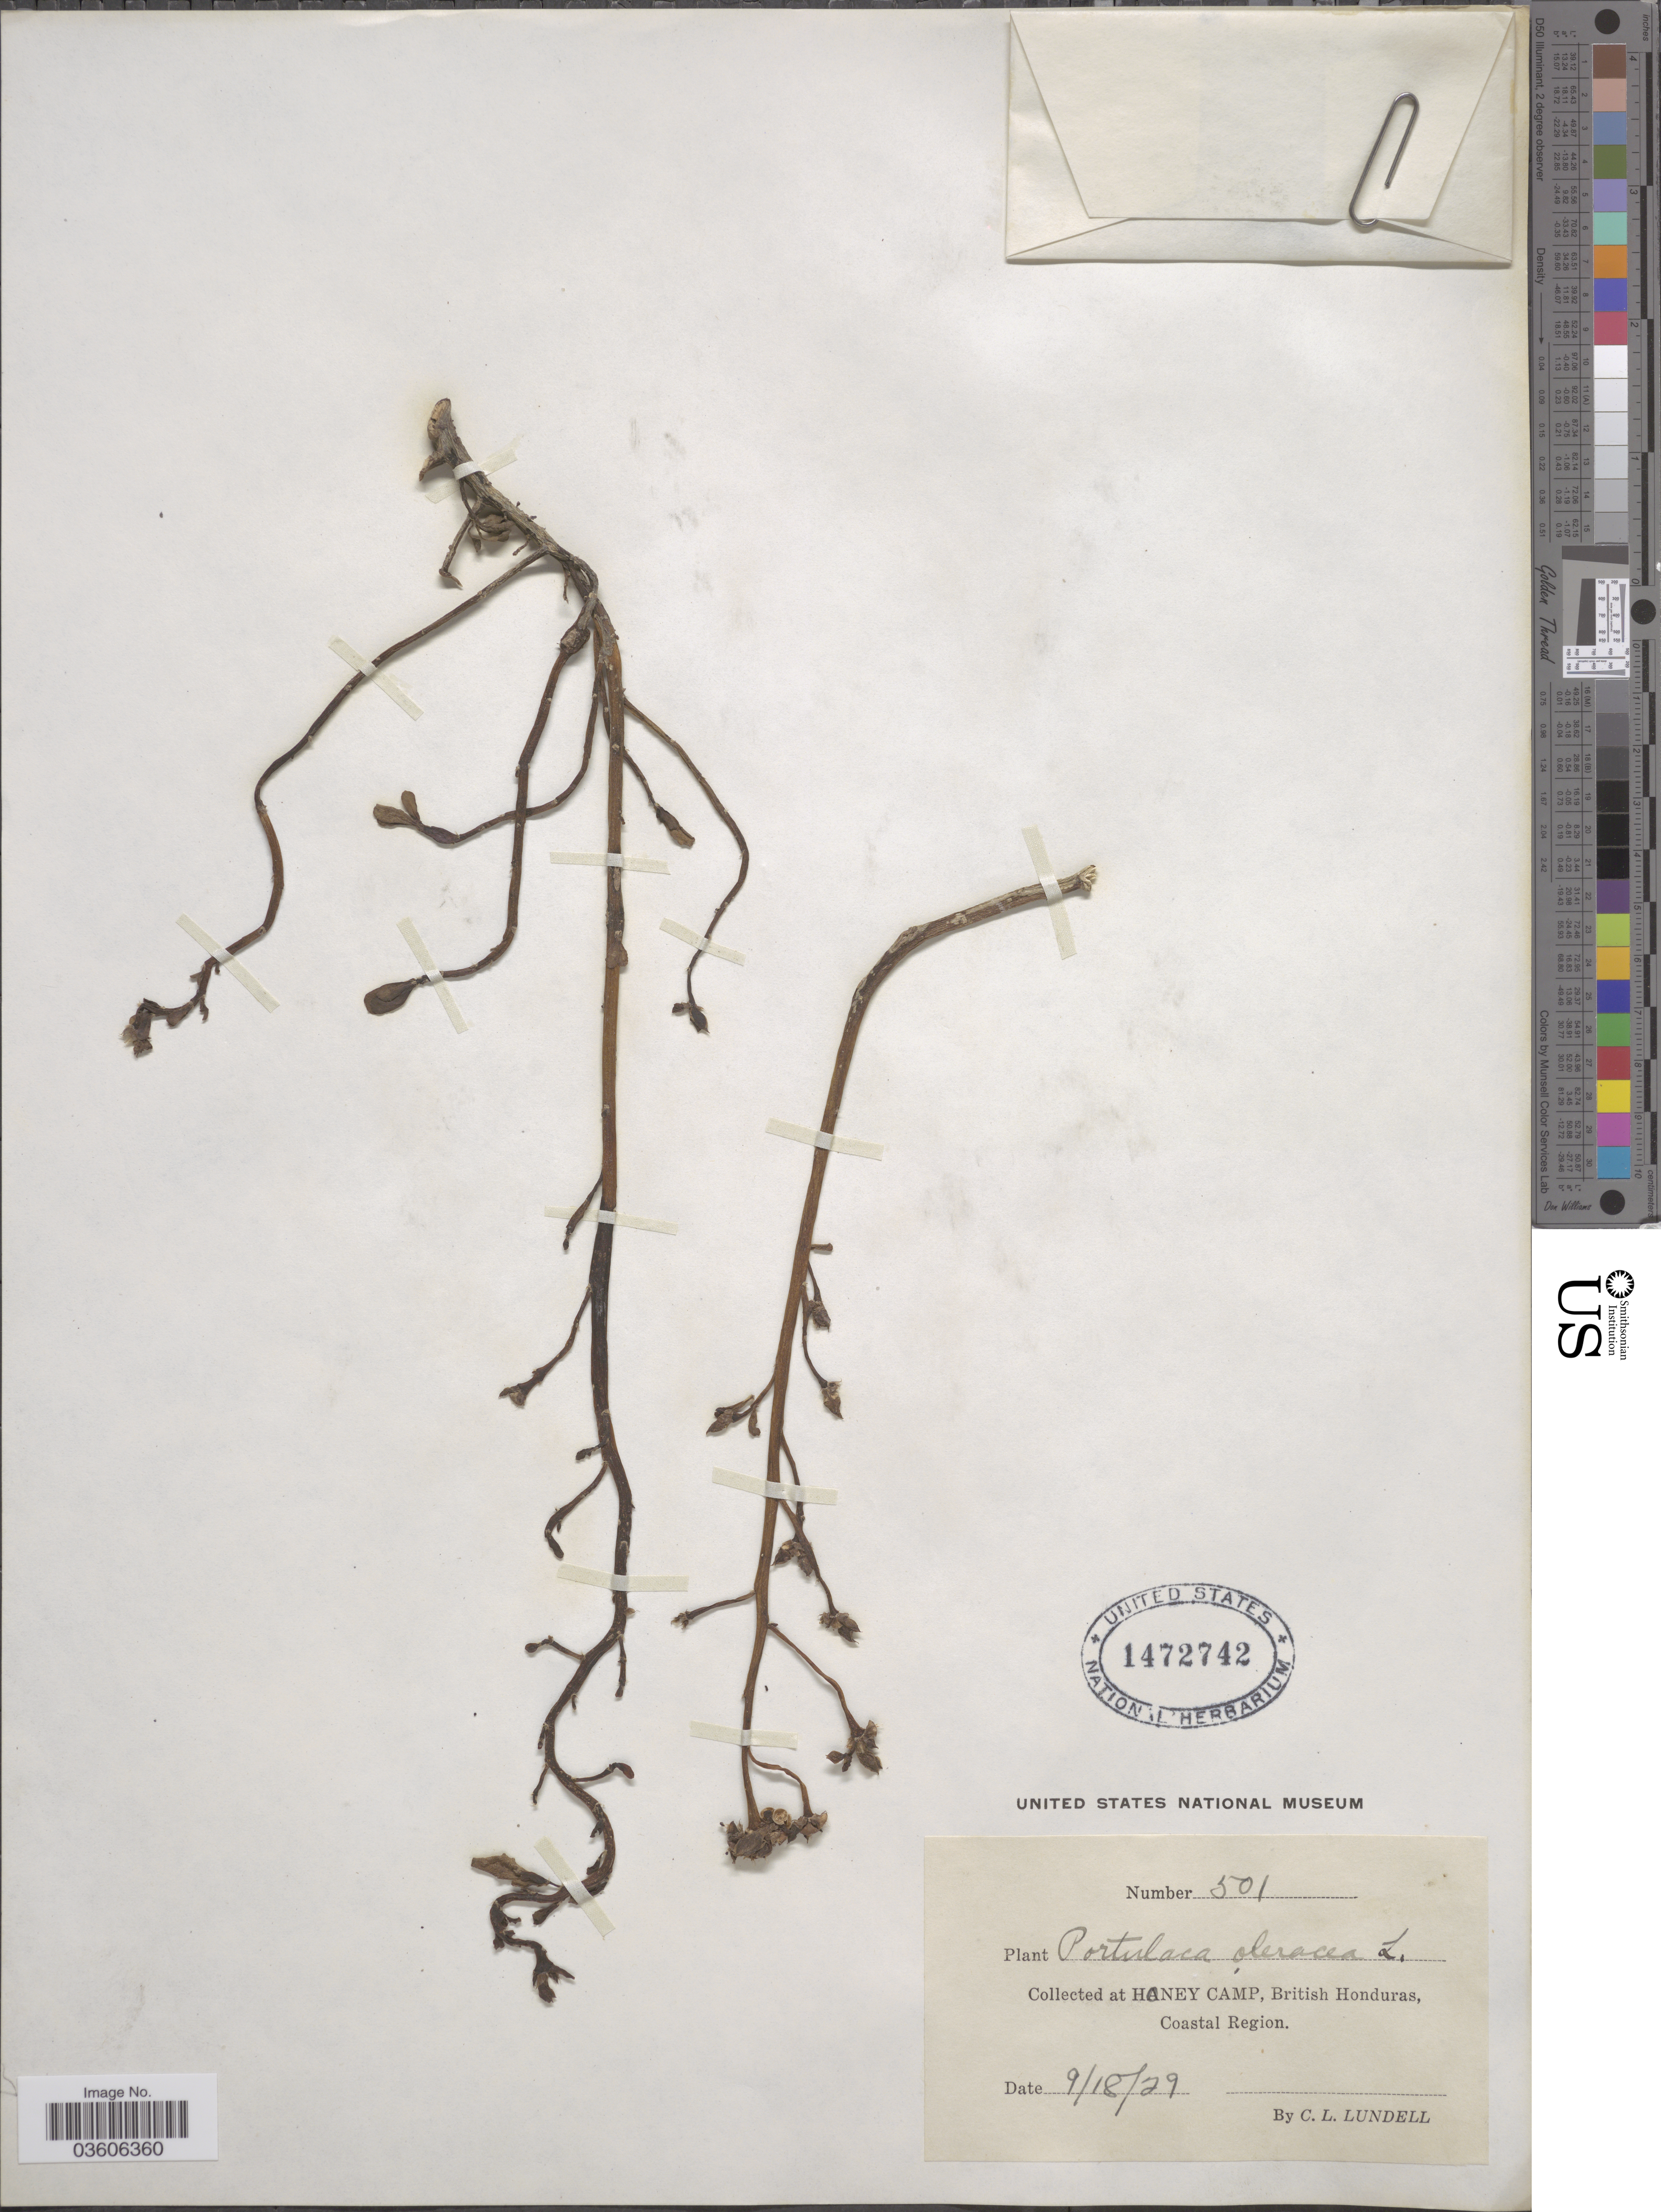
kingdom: Plantae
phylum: Tracheophyta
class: Magnoliopsida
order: Caryophyllales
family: Portulacaceae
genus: Portulaca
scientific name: Portulaca oleracea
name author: L.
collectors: C. L. Lundell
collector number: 501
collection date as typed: Transcribed d/m/y: 18/9/29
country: Belize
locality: Honey Camp, British Honduras, Coastal Region.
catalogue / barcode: US 1472742